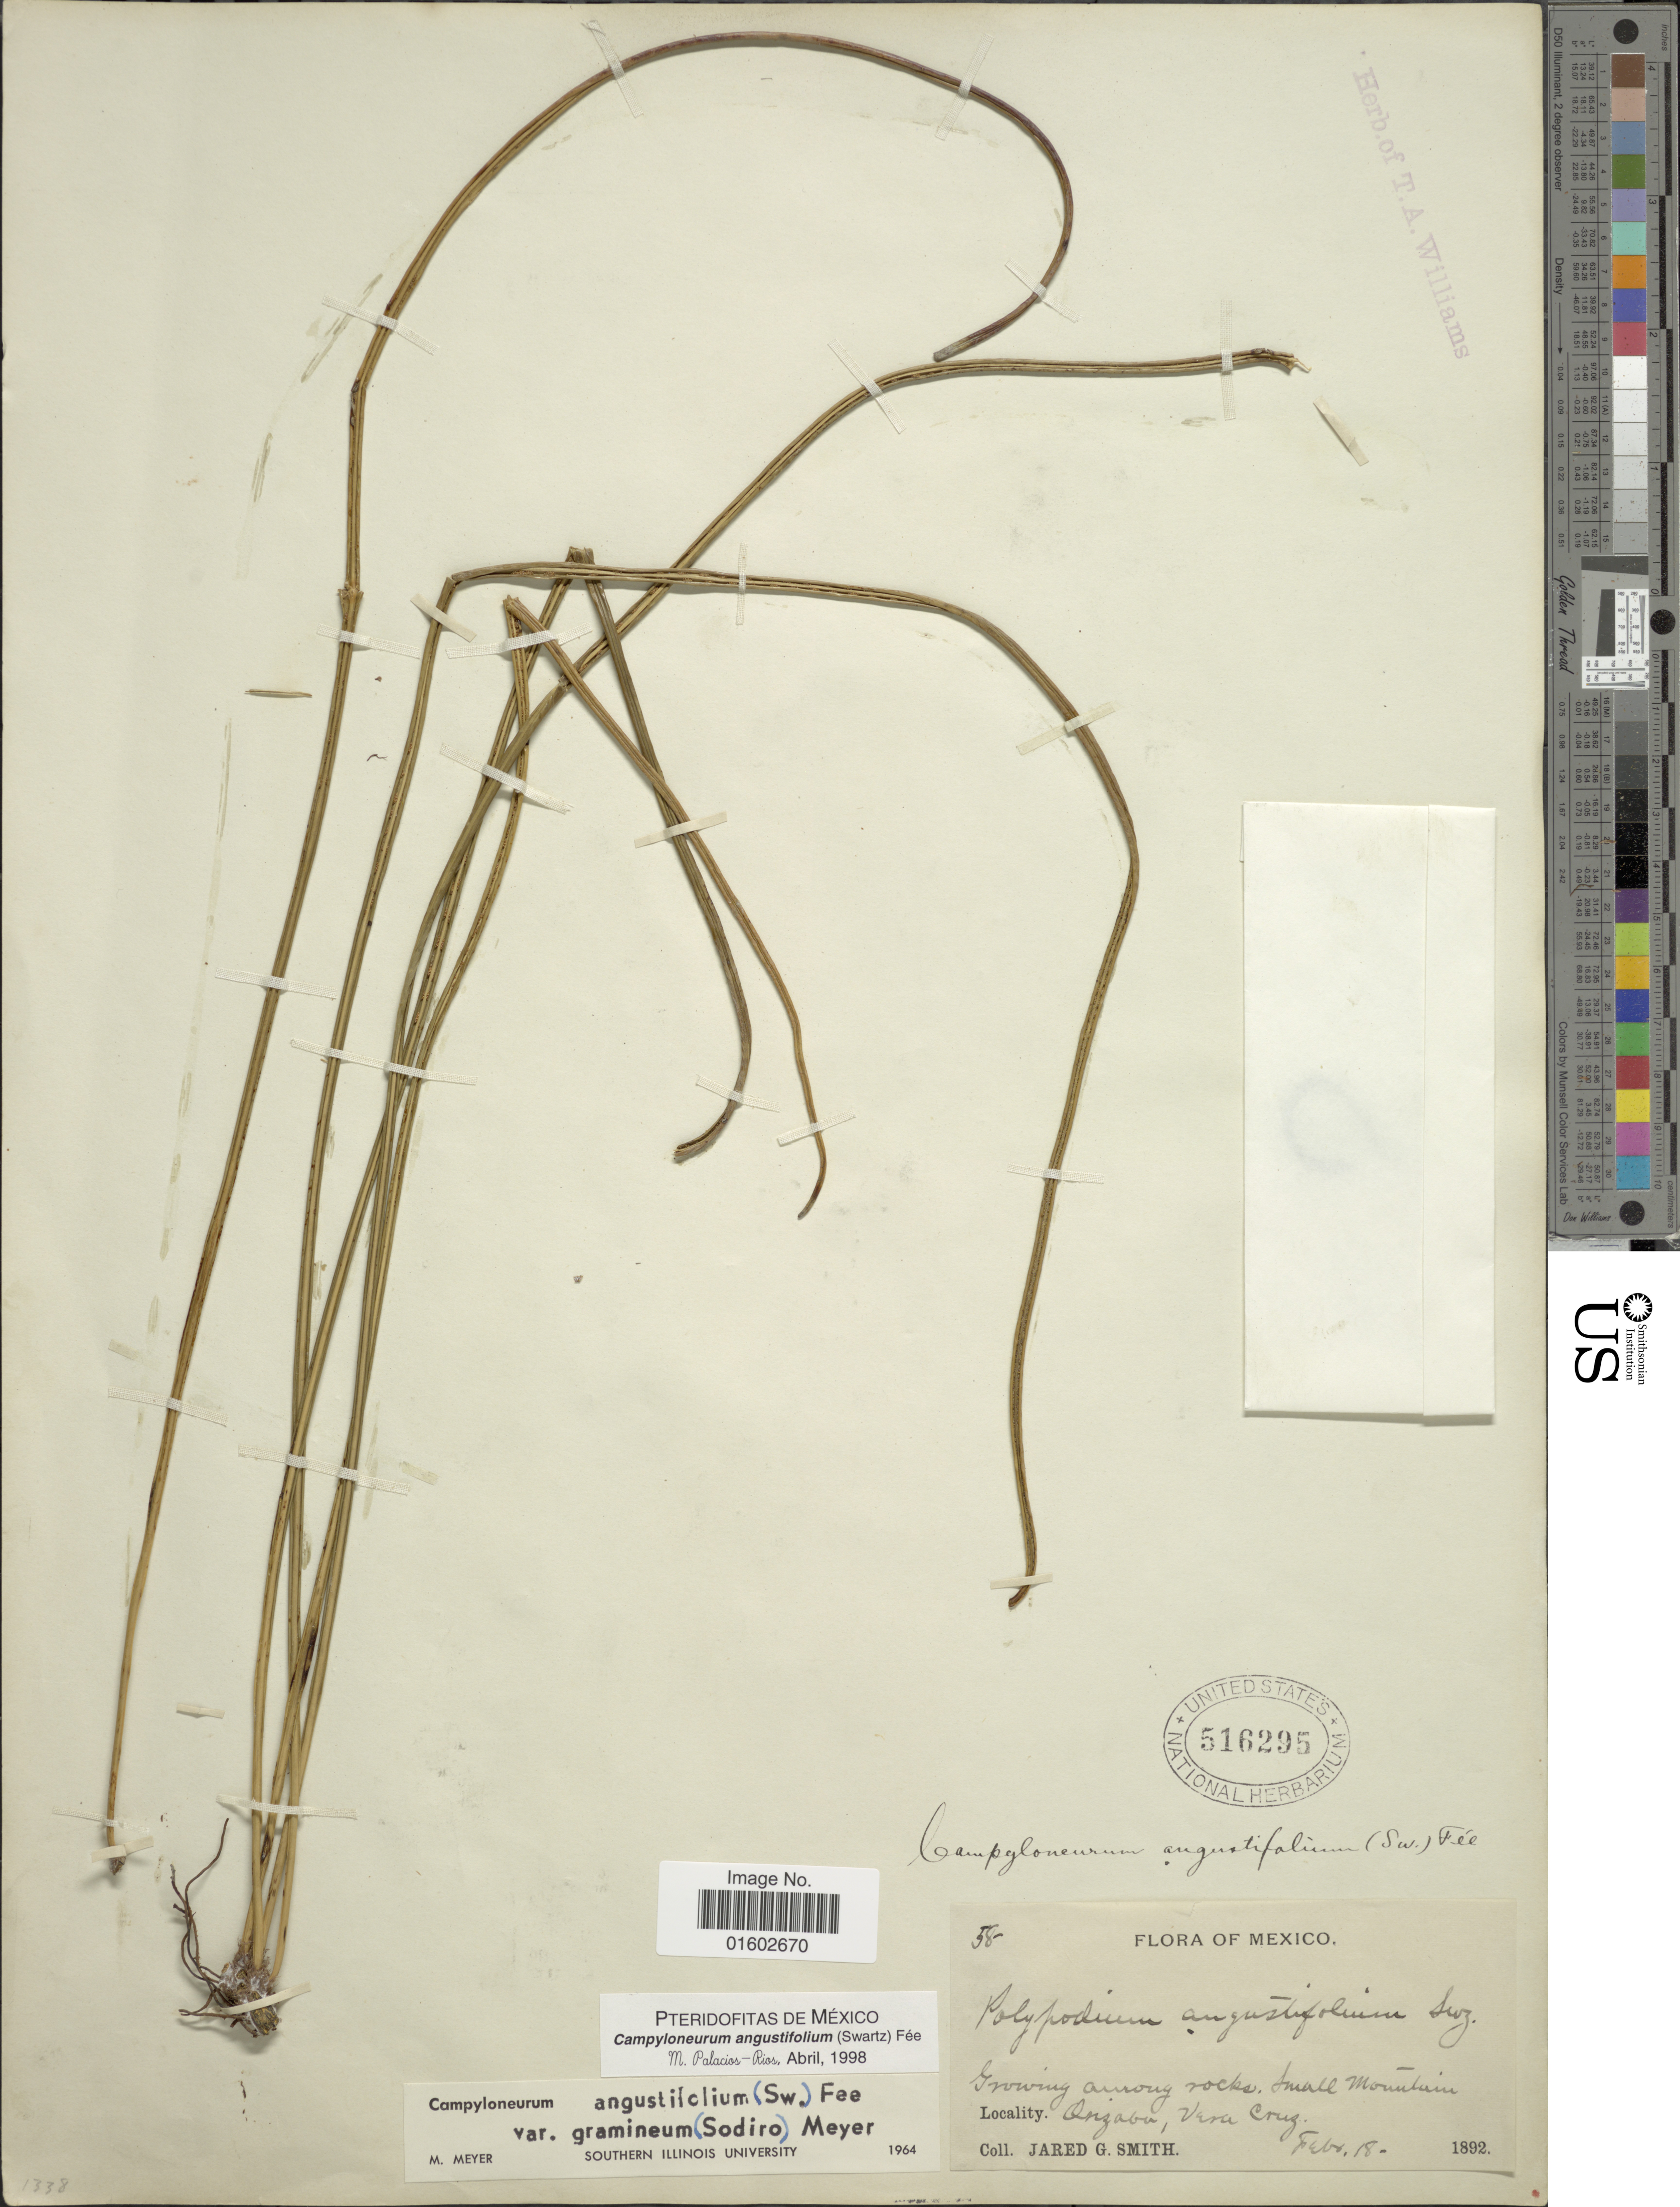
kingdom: Plantae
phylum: Tracheophyta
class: Polypodiopsida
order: Polypodiales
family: Polypodiaceae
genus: Campyloneurum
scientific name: Campyloneurum angustifolium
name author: (Sw.) Fée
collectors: J. G. Smith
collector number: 58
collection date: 1892-02-18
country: Mexico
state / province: Veracruz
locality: Orizaba, Vera Cruz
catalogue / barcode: US 516295